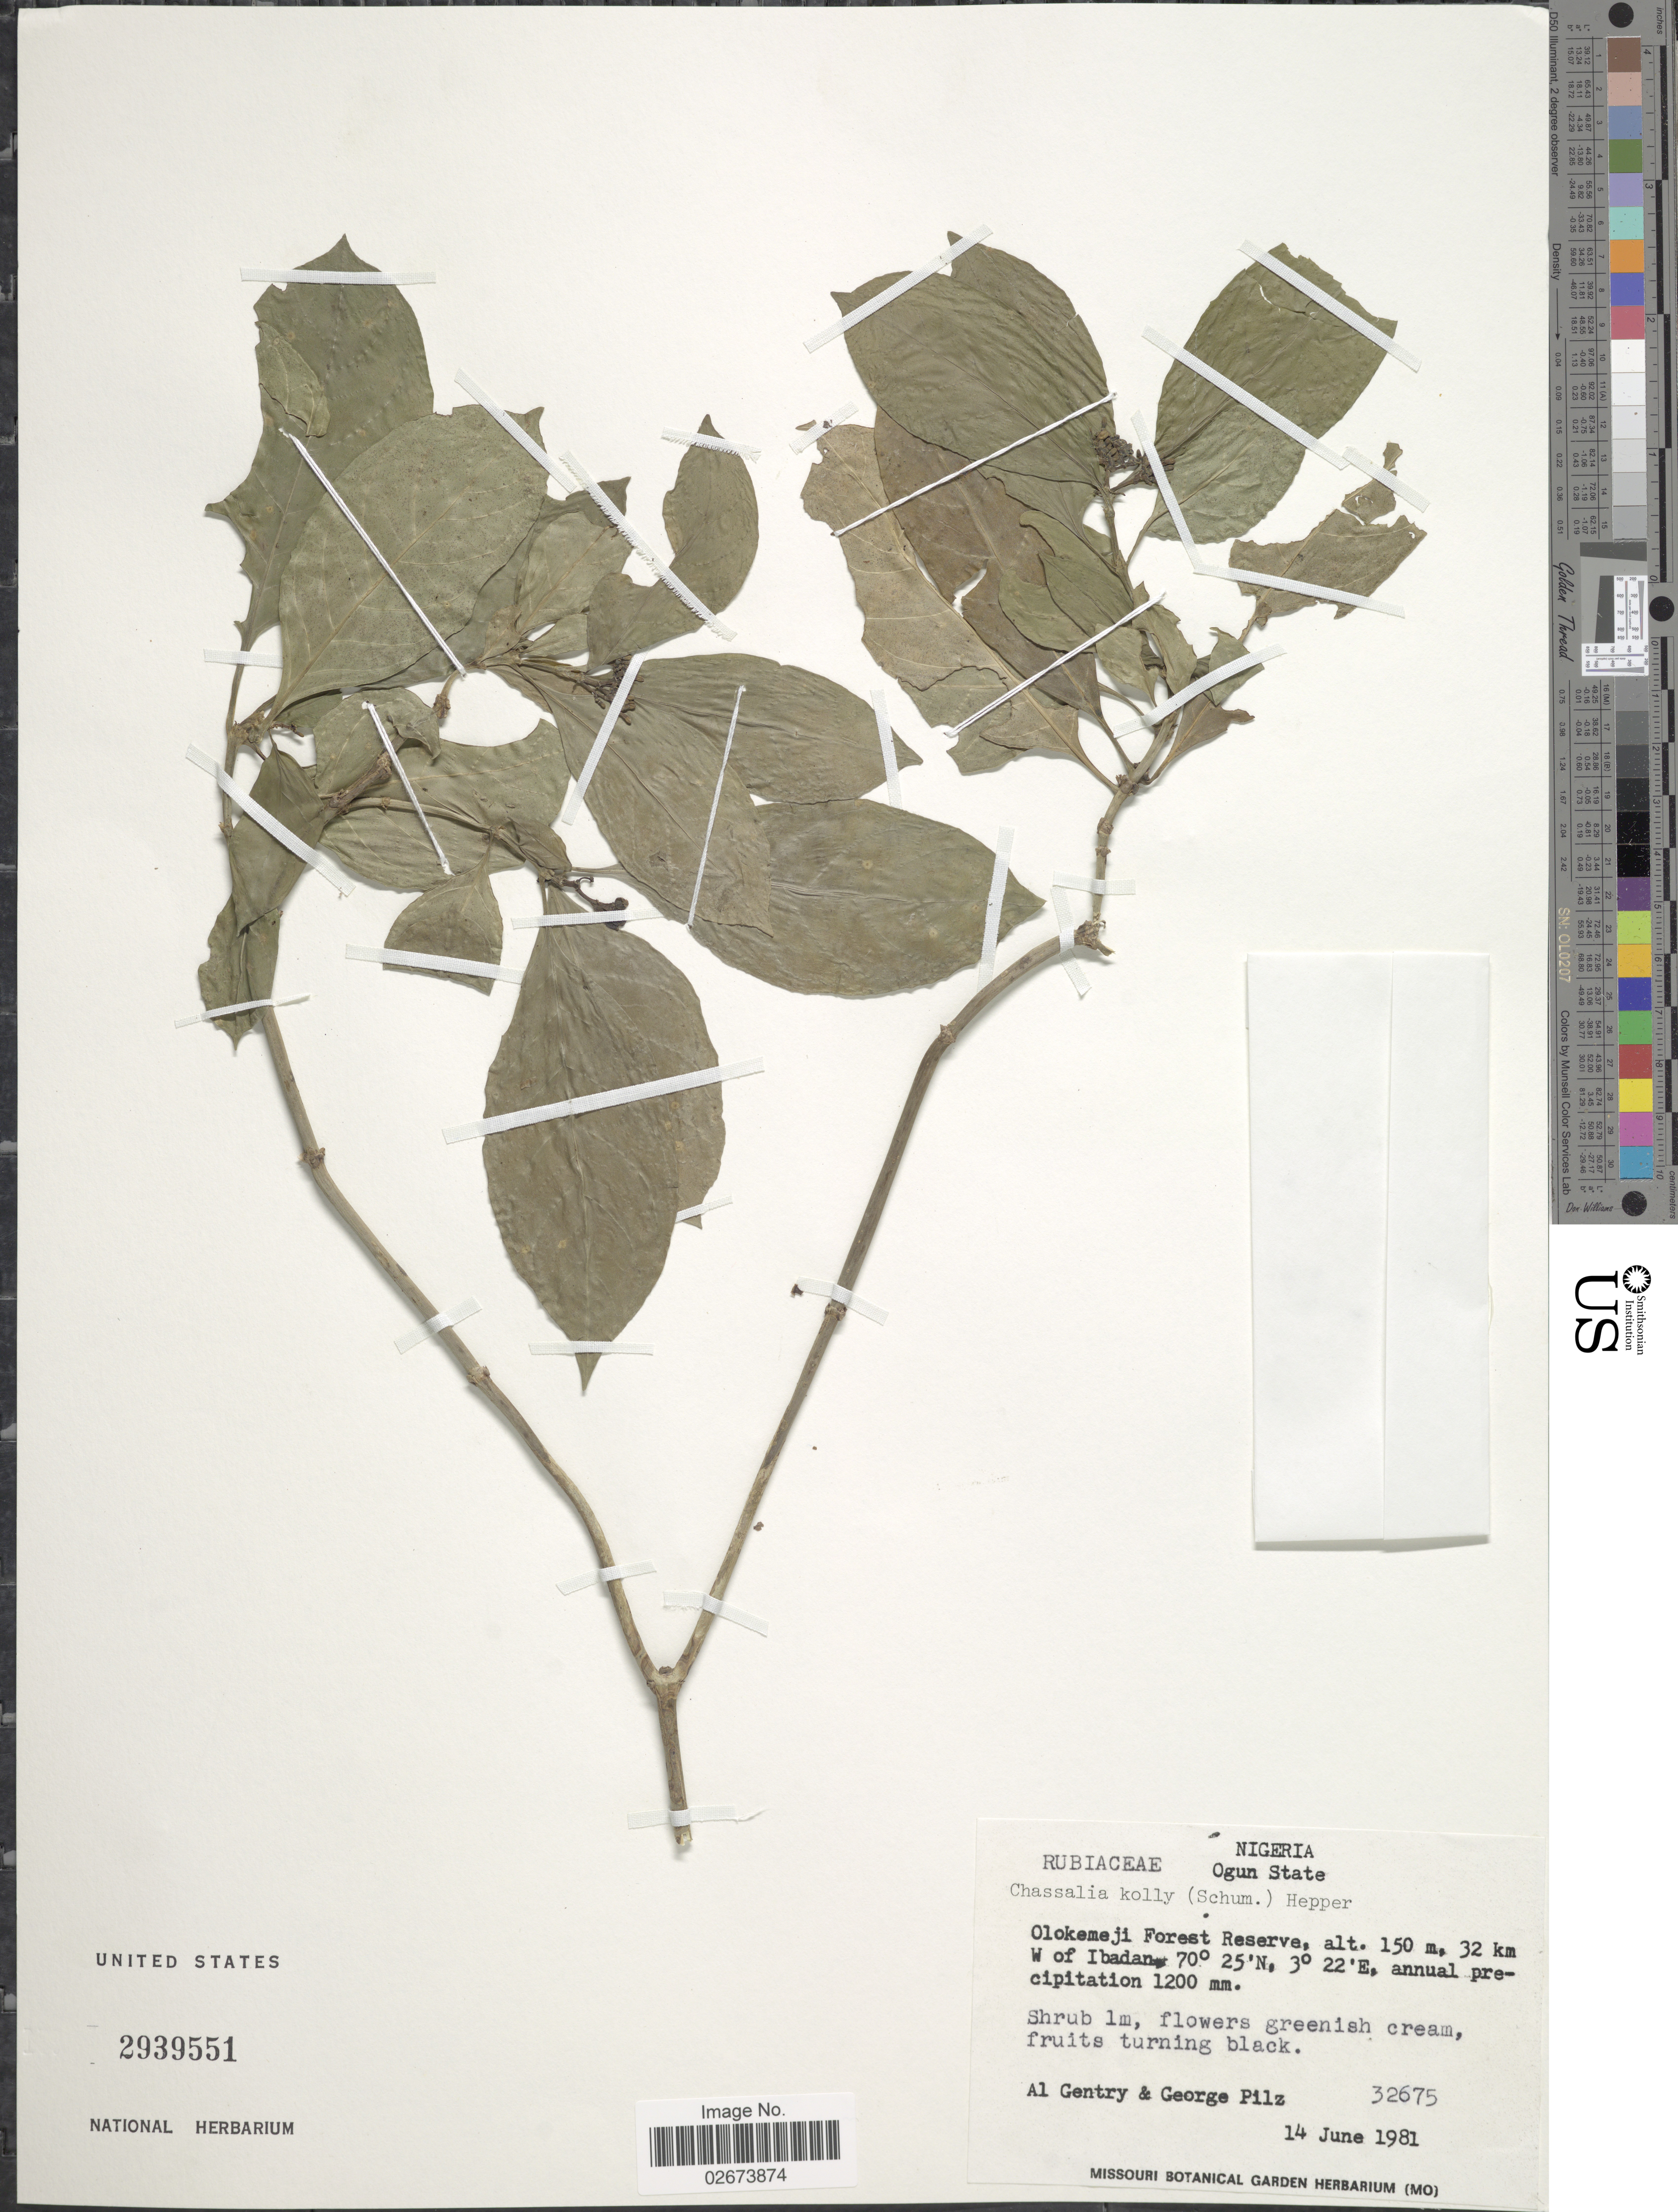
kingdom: Plantae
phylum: Tracheophyta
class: Magnoliopsida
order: Gentianales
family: Rubiaceae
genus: Chassalia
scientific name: Chassalia kolly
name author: (Schumach.) Hepper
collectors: A. H. Gentry & G. E. Pilz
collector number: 32675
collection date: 1981-06-14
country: Nigeria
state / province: Ogun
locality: Olokemeji Forest Reserve, 32 km W of Ibadan.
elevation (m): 150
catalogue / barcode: US 2939551